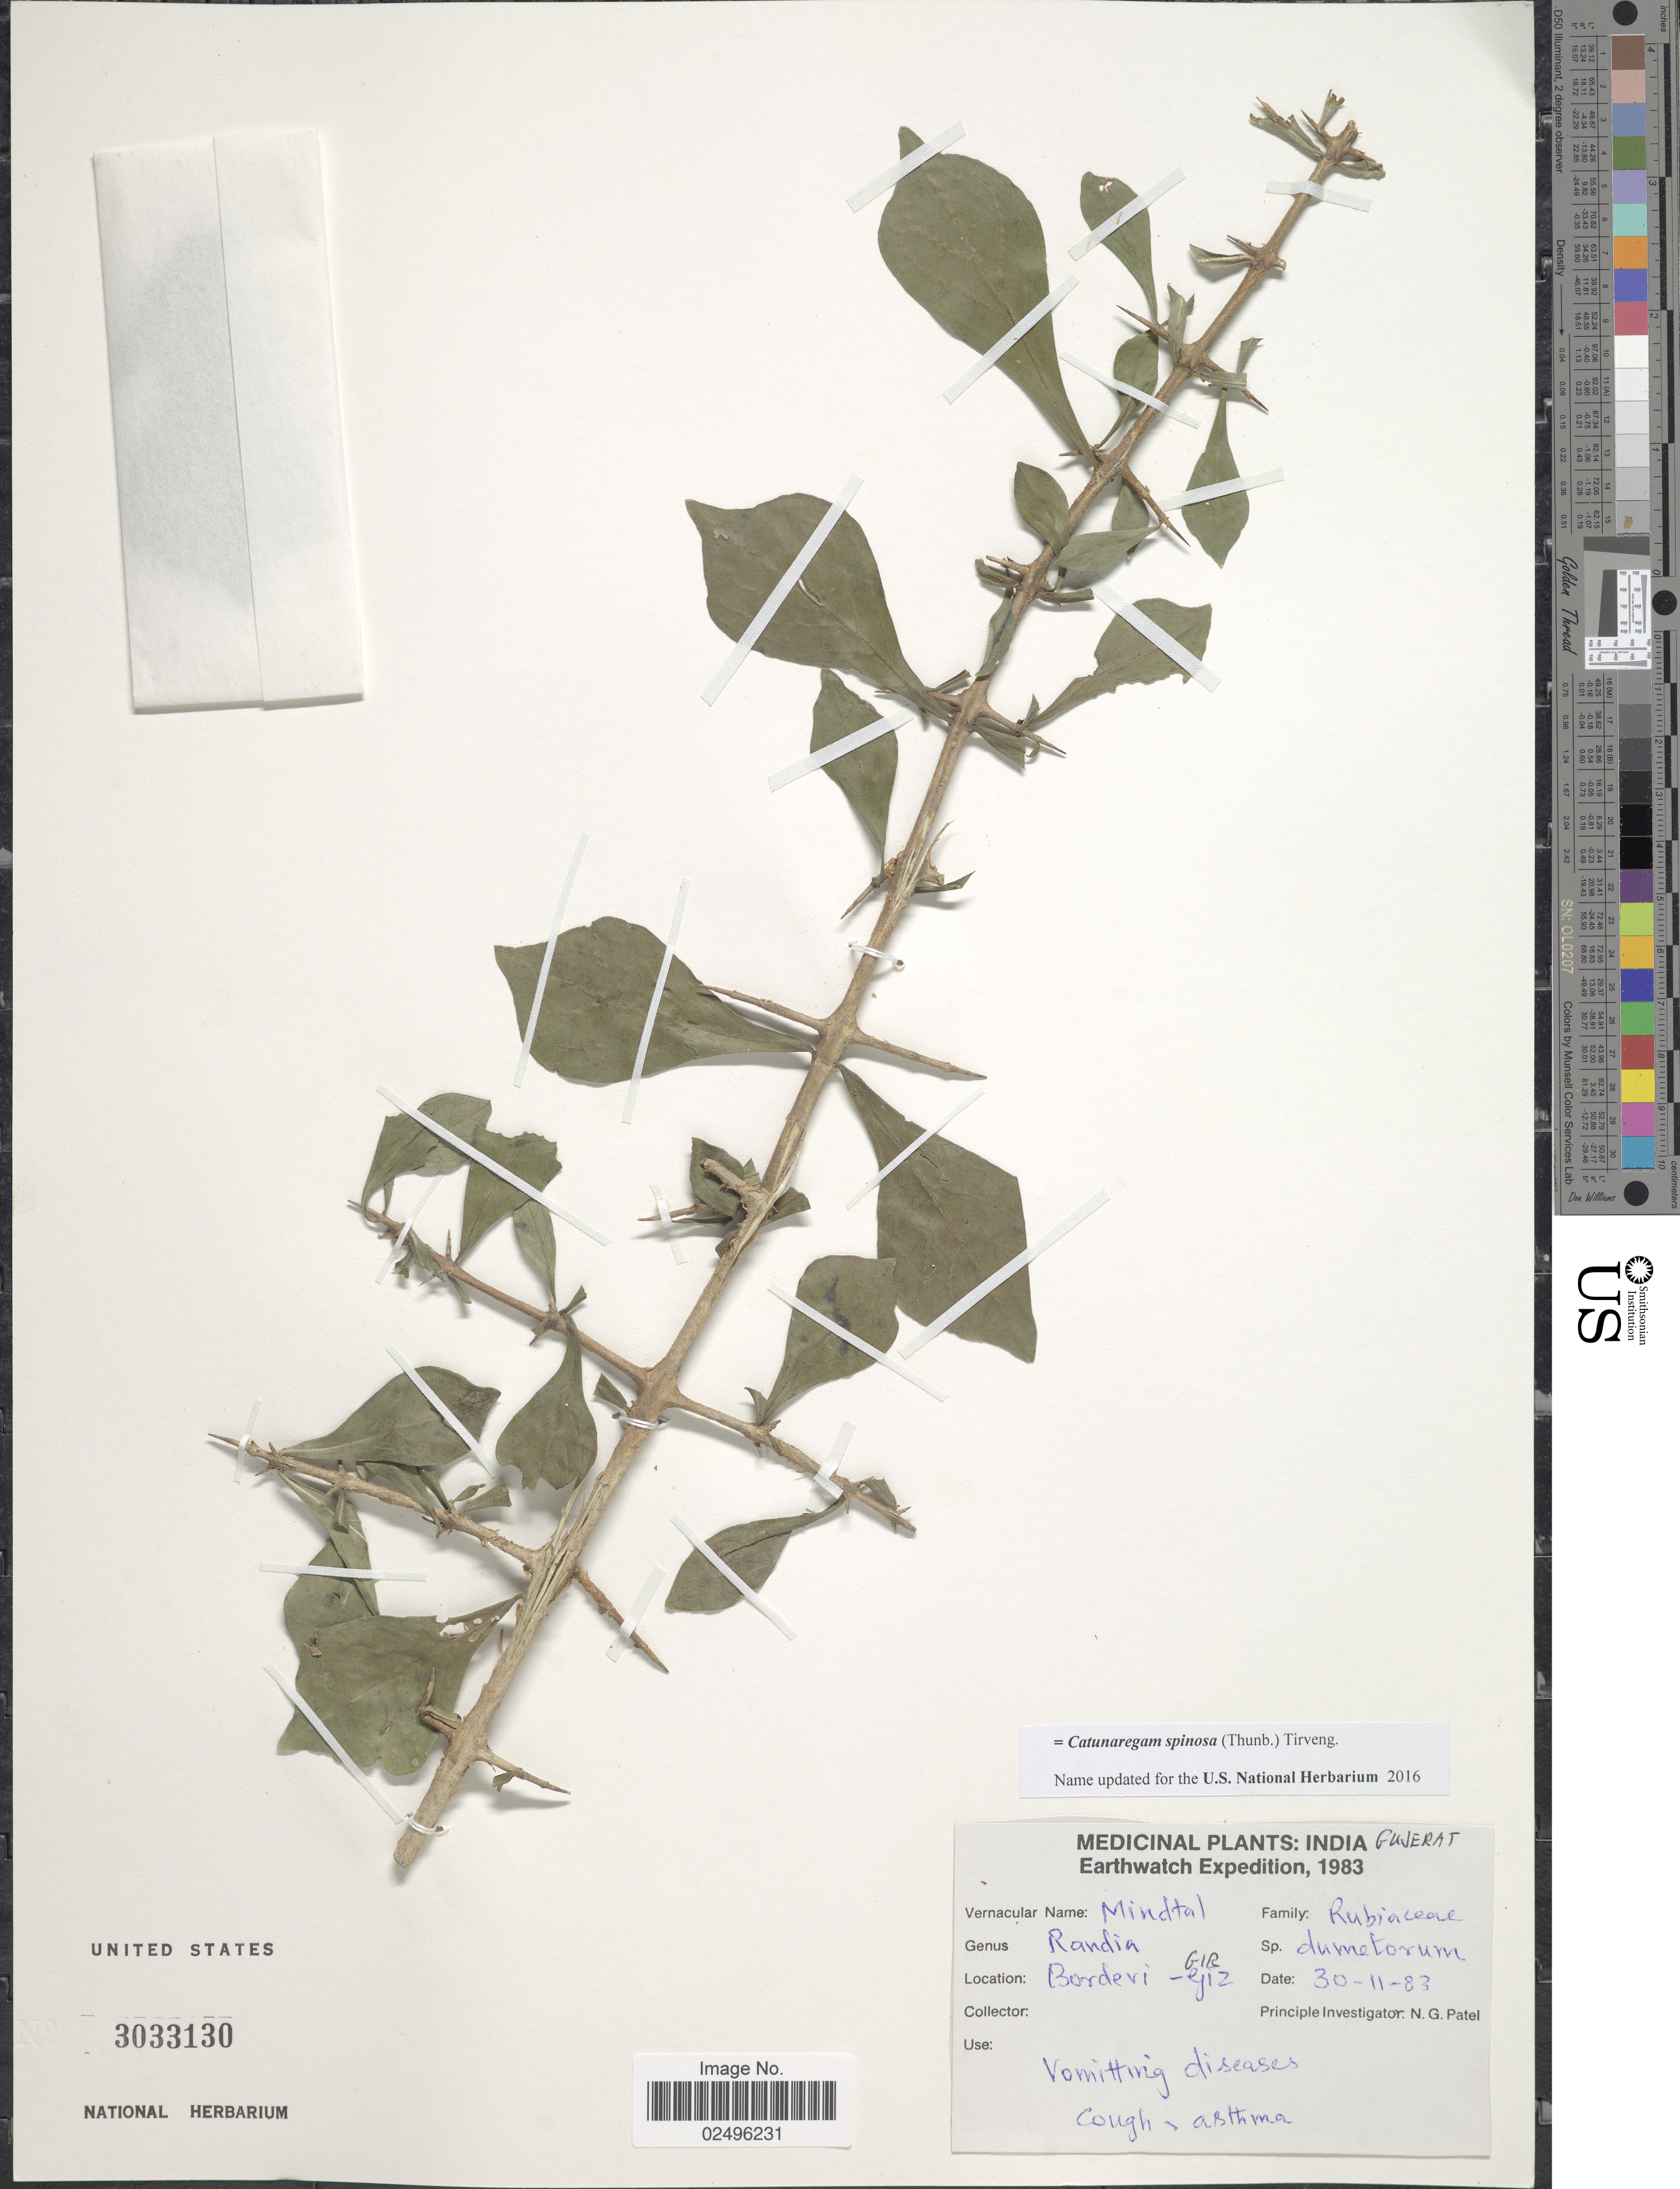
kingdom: Plantae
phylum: Tracheophyta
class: Magnoliopsida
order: Gentianales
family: Rubiaceae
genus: Catunaregam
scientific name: Catunaregam spinosa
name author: (Thunb.) Tirveng.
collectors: N. Patel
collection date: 1983-11-30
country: India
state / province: Gujarat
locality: Bordevi Gujerat- GIZ GIR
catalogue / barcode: US 3033130